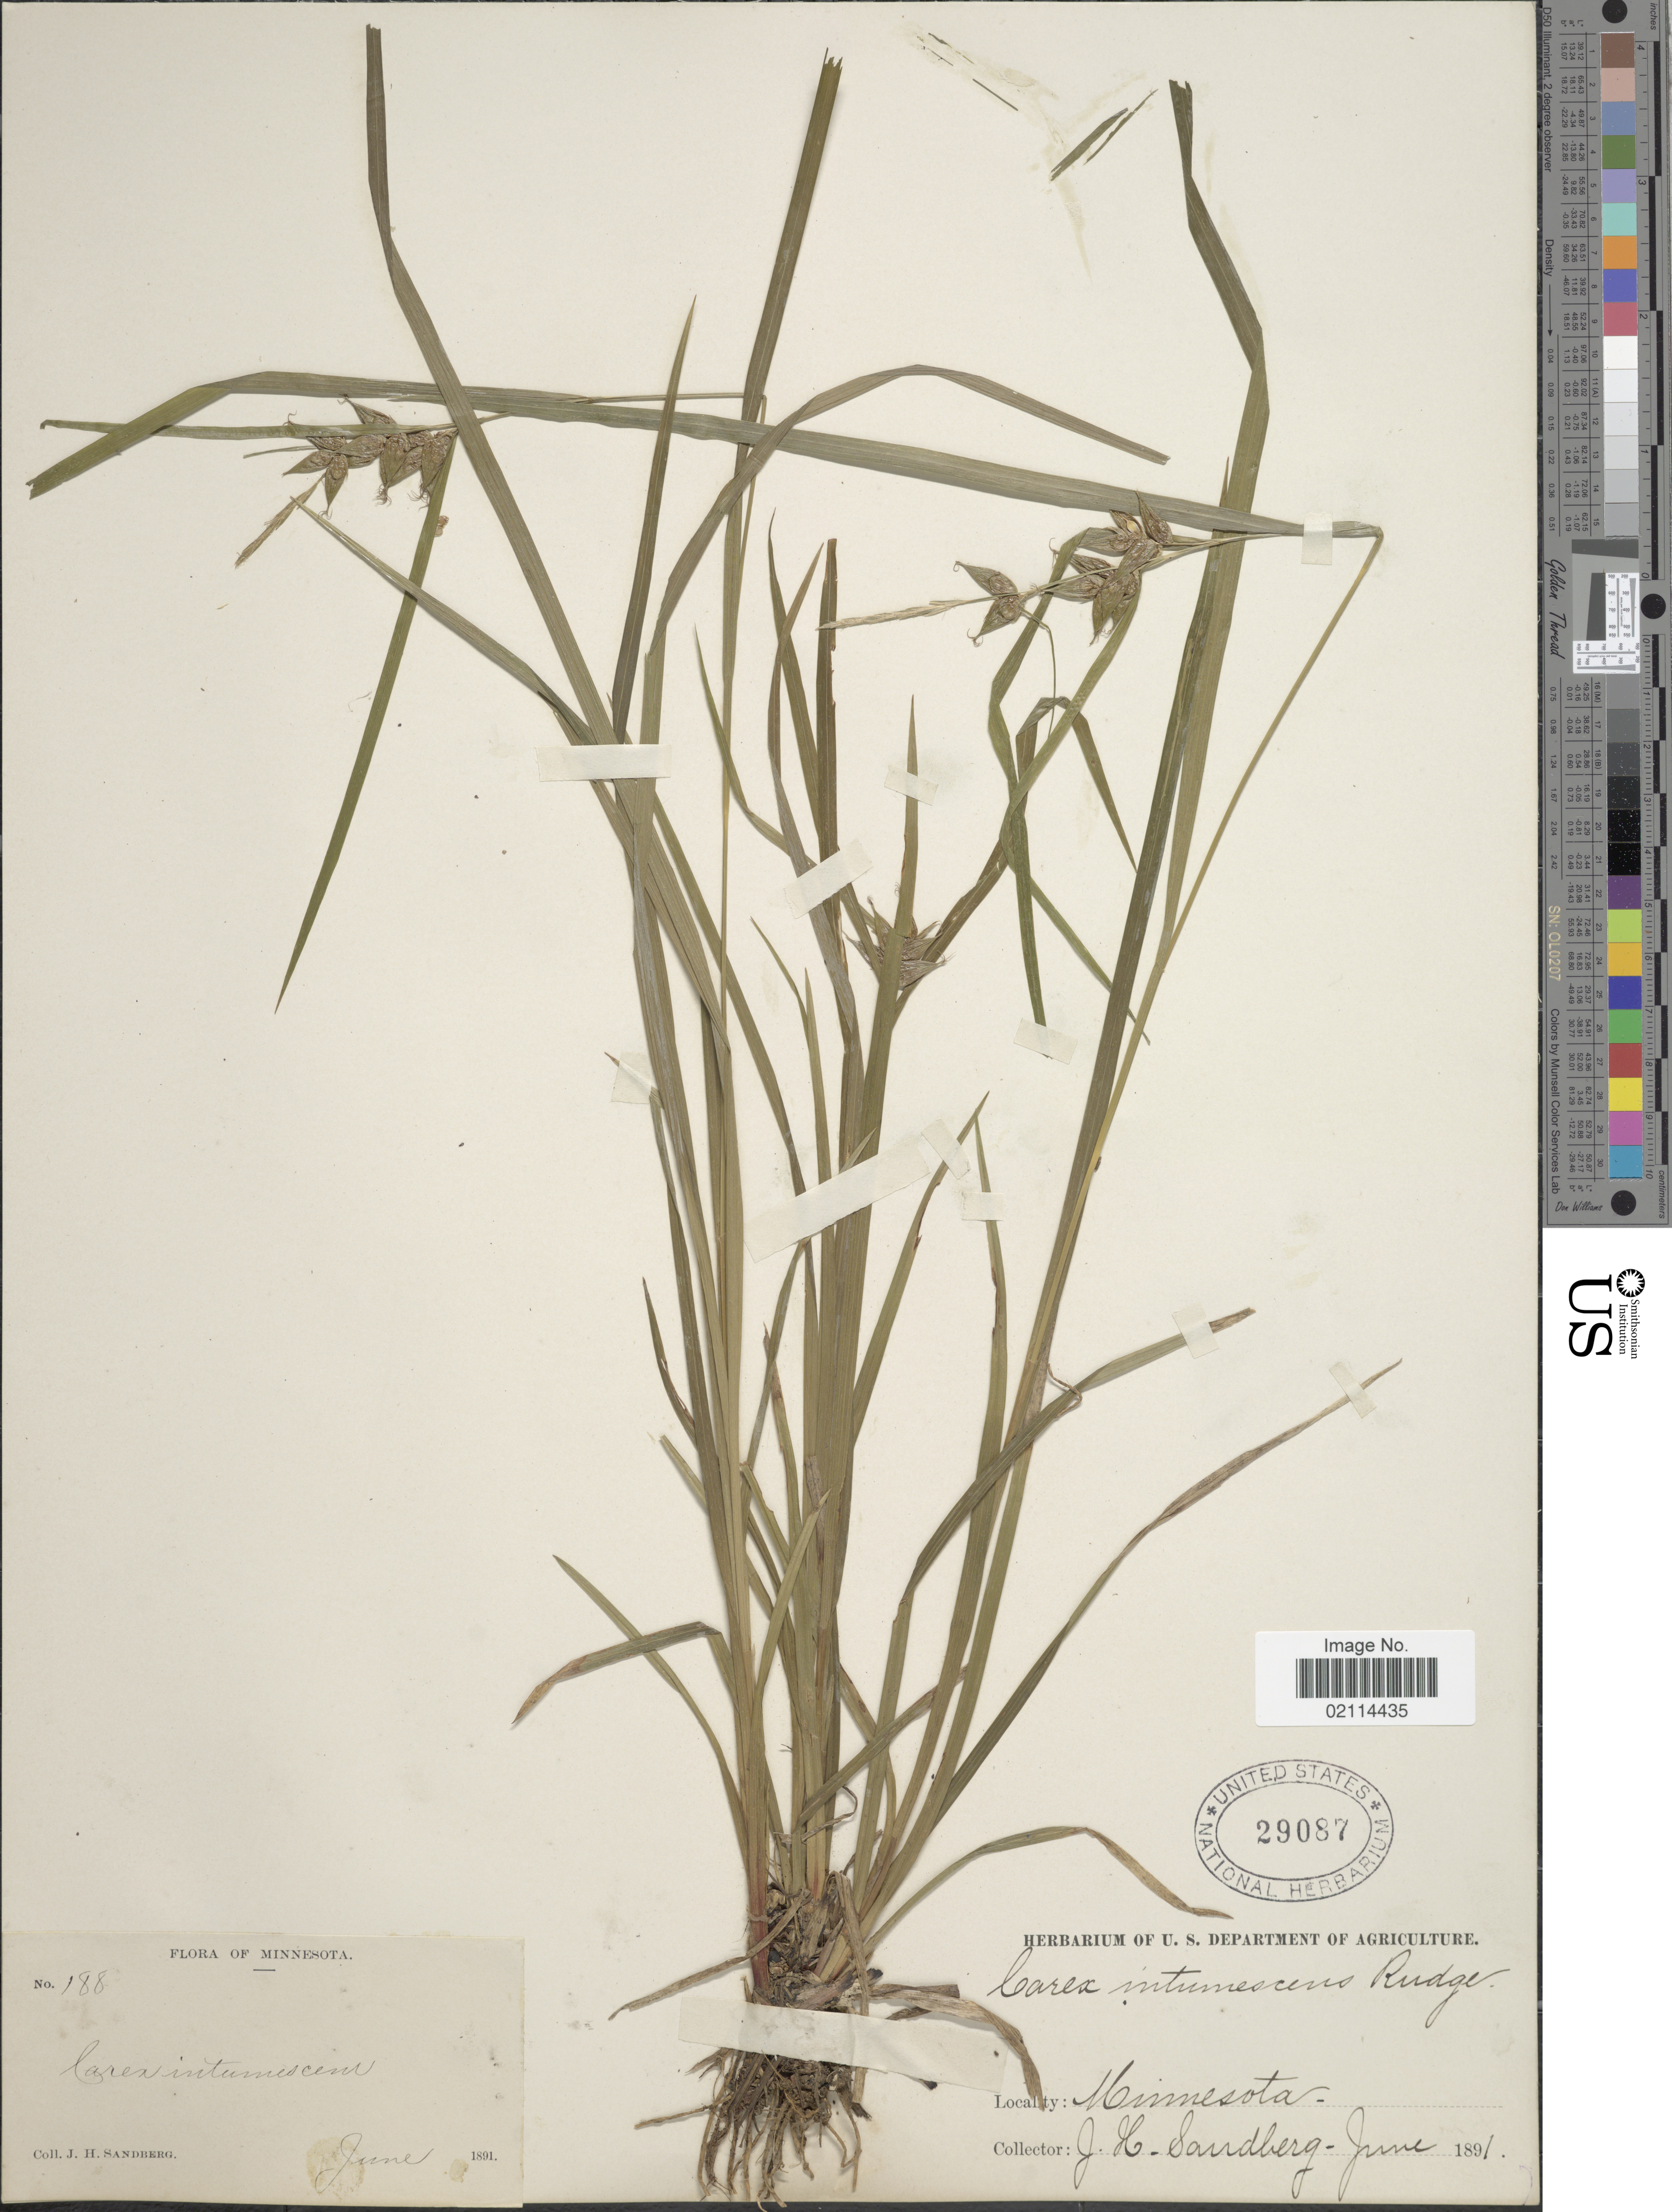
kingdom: Plantae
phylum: Tracheophyta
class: Liliopsida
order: Poales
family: Cyperaceae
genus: Carex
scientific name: Carex intumescens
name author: Rudge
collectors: J. H. Sandberg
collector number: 188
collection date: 1891-06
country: United States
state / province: Minnesota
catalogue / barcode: US 29087